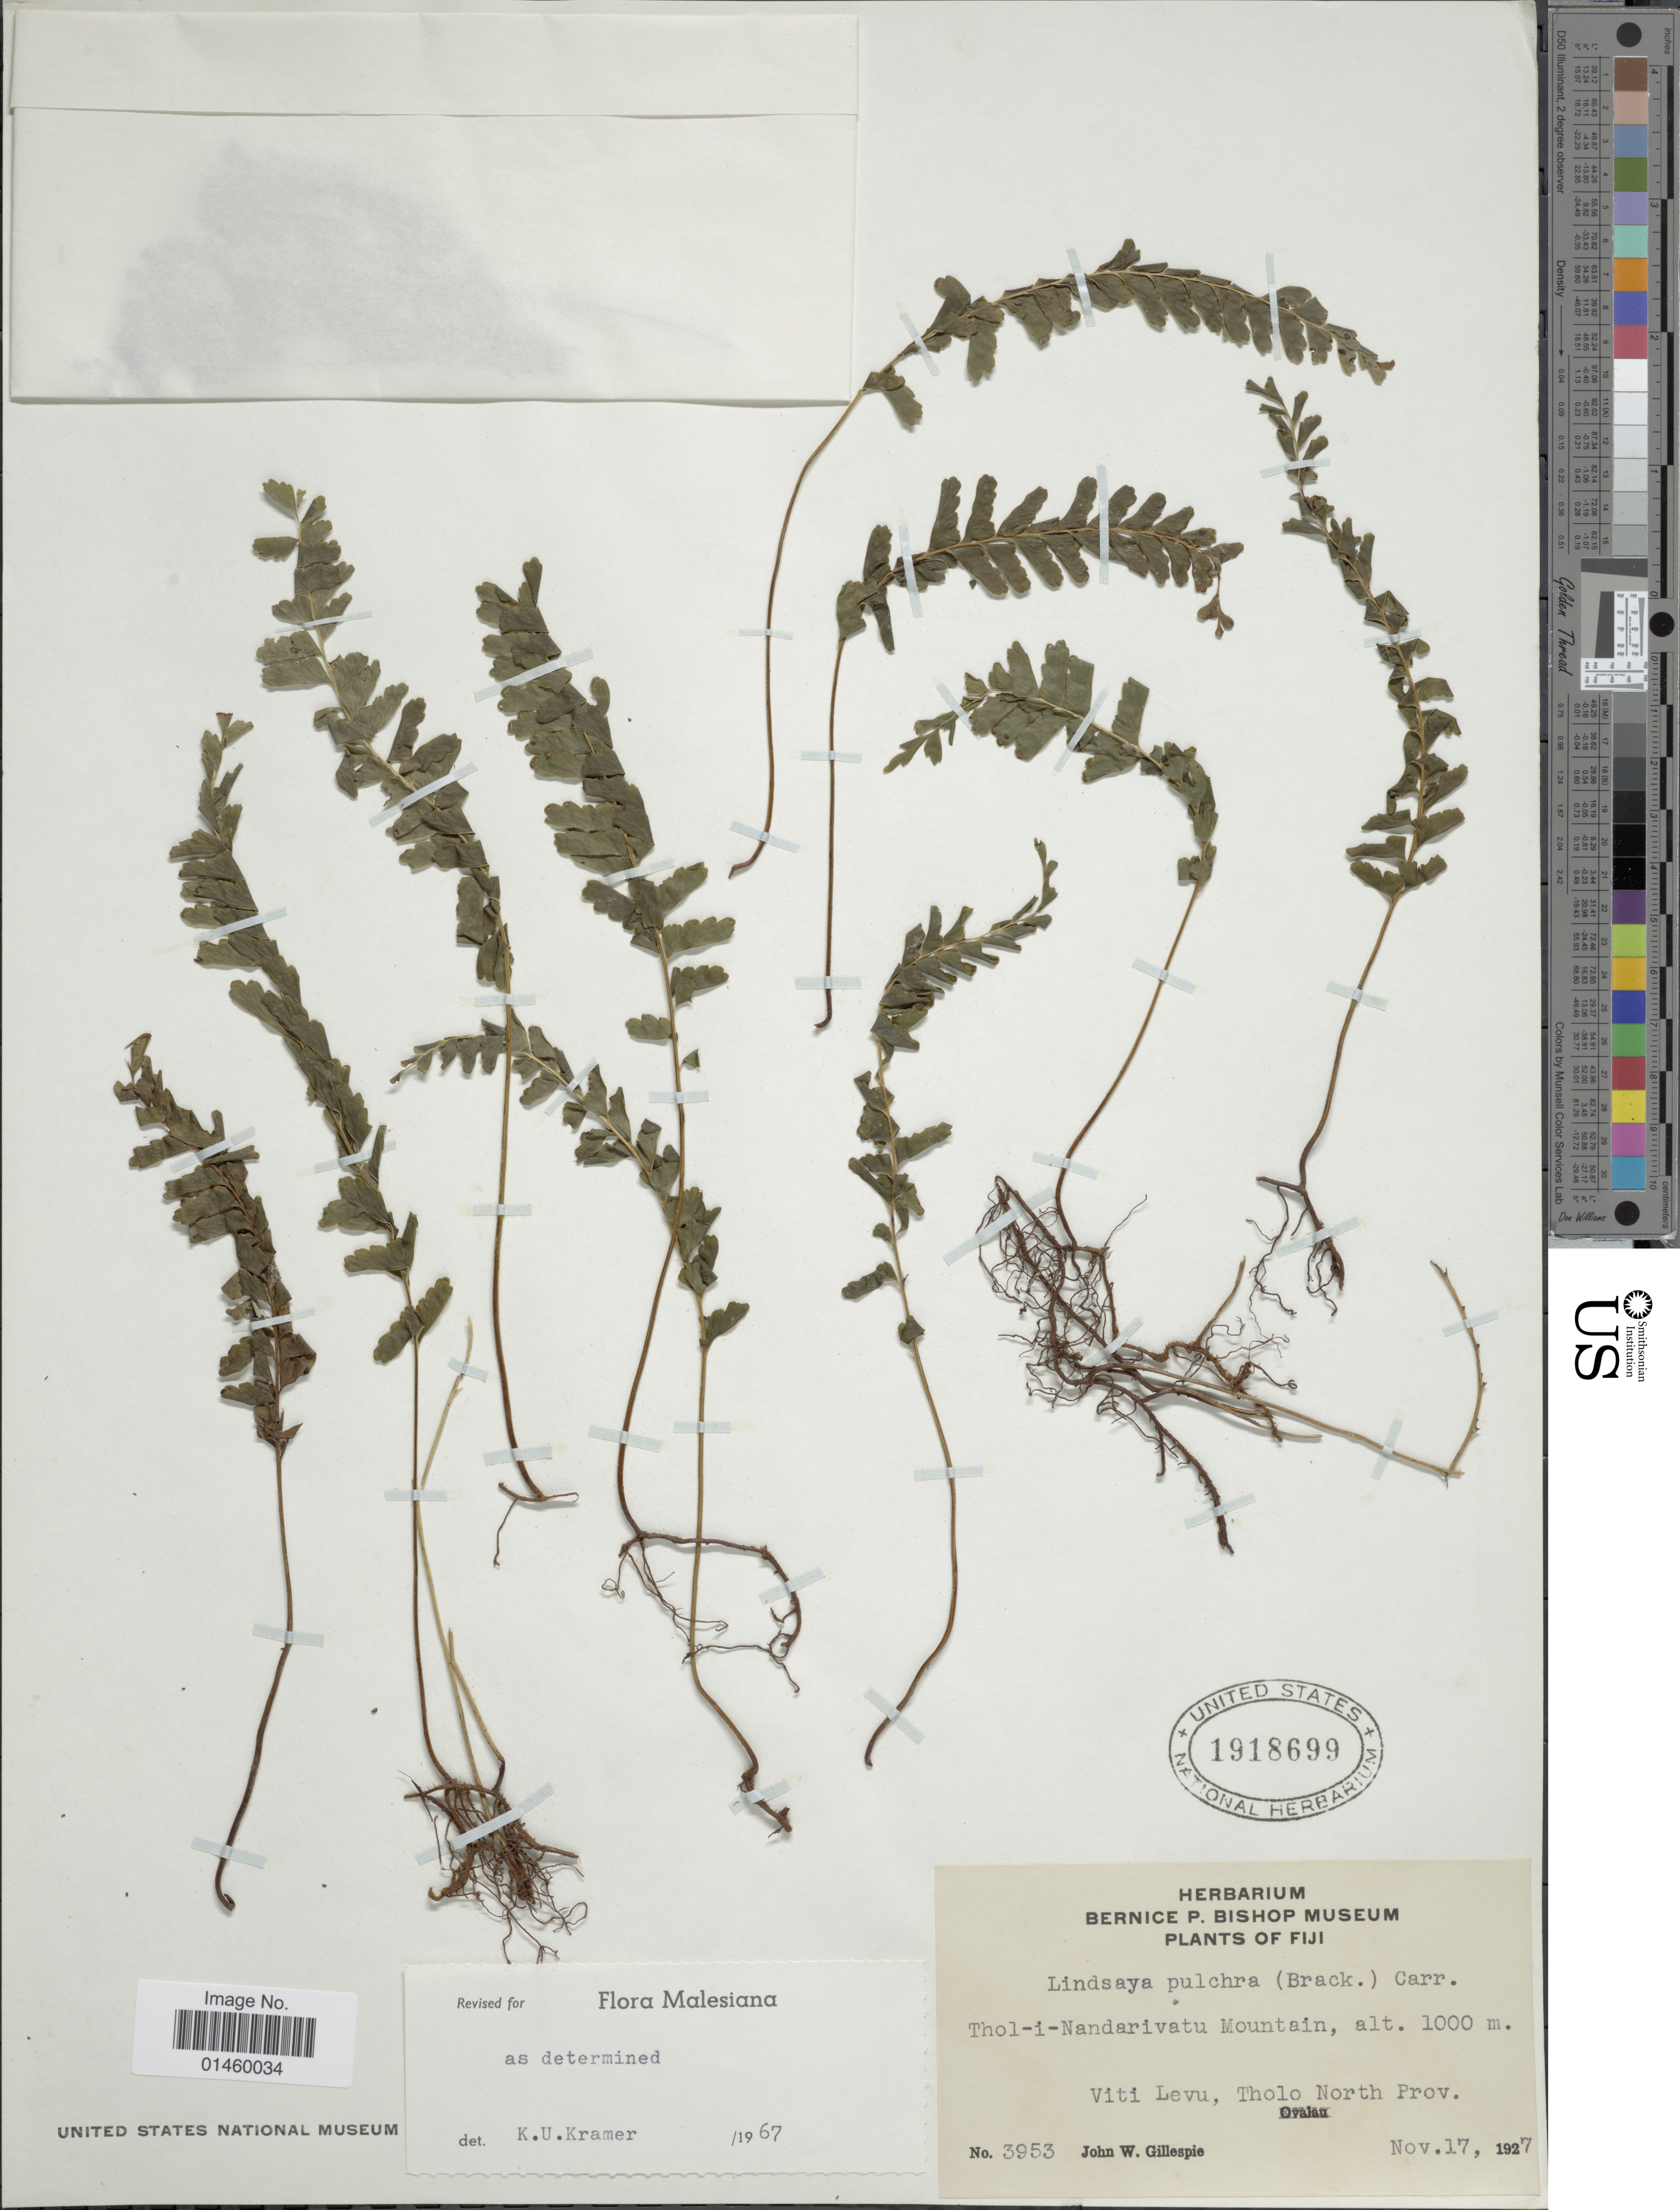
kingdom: Plantae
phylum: Tracheophyta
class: Polypodiopsida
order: Polypodiales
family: Lindsaeaceae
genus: Lindsaea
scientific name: Lindsaea pulchra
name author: (Brack.) Carruth. ex Seem.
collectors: J. W. Gillespie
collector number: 3953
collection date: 1927-11-17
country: Fiji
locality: Viti Levu, Tholo North Prov.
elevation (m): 1000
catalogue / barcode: US 1918699